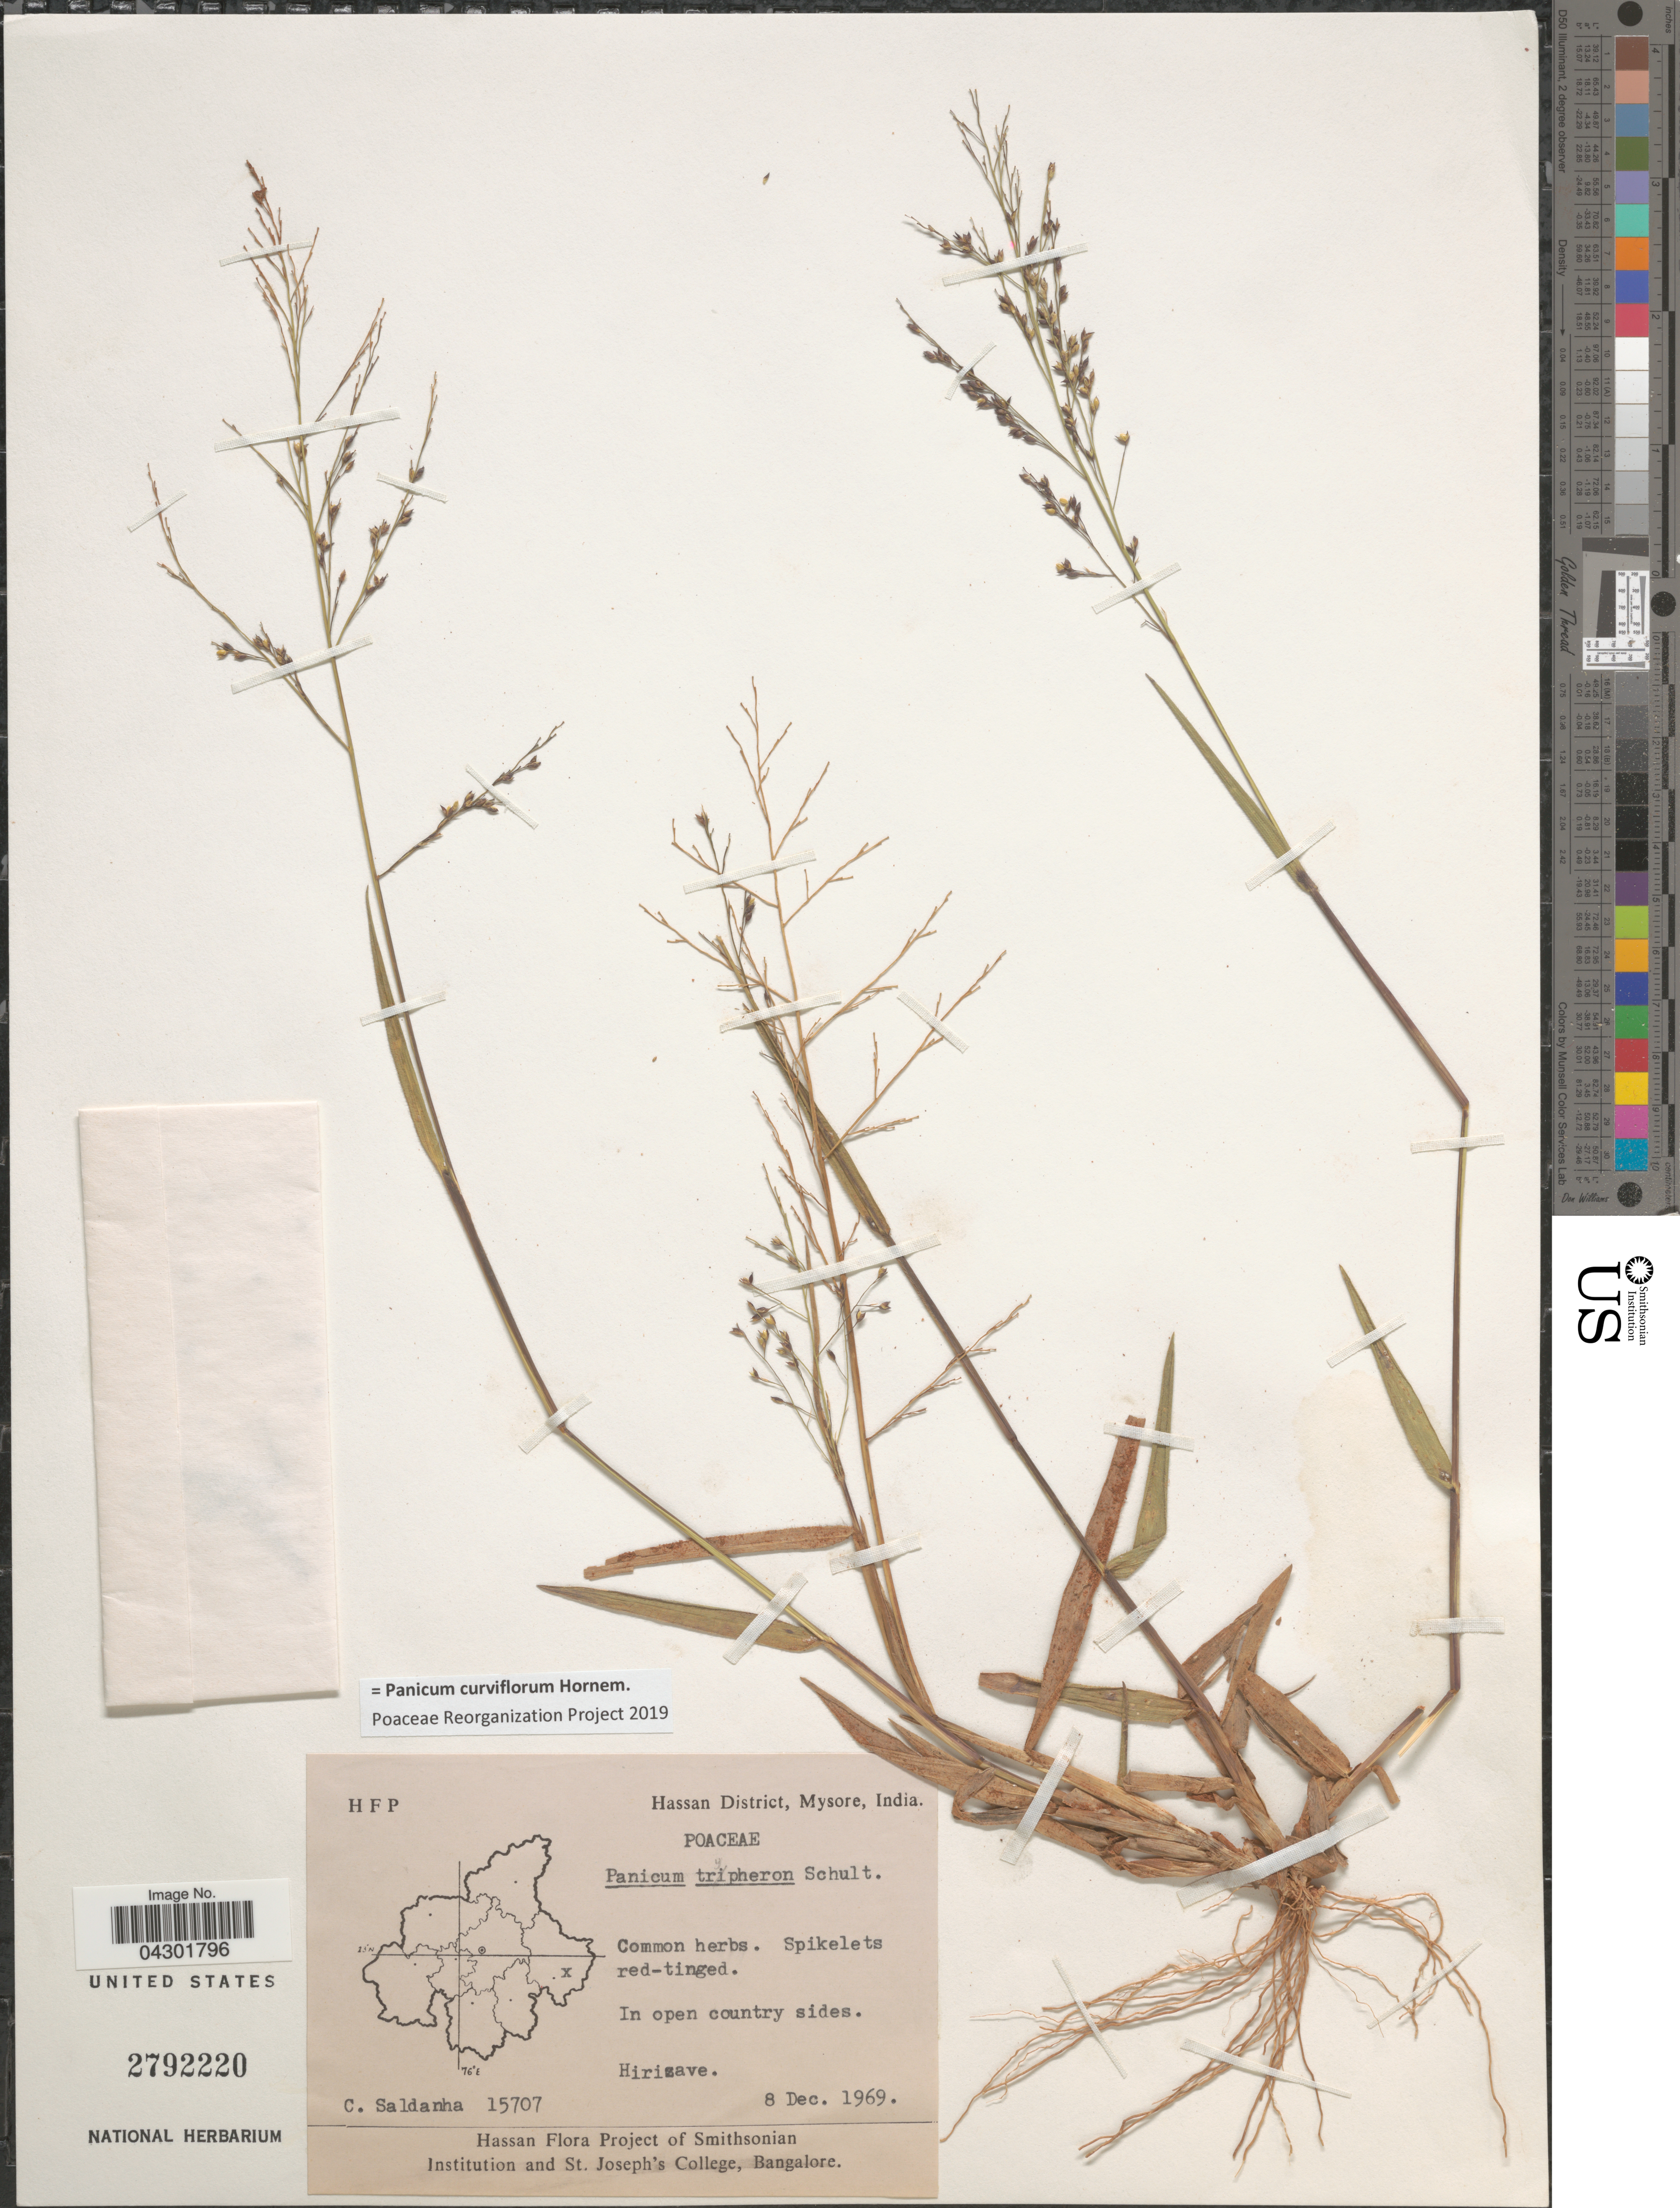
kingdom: Plantae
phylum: Tracheophyta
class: Liliopsida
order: Poales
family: Poaceae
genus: Panicum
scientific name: Panicum curviflorum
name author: Hornem.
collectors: C. Saldanha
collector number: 15707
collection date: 1969-12-08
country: India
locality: Hassan District, Mysore. In open country sides. Hirisave.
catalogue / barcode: US 2792220